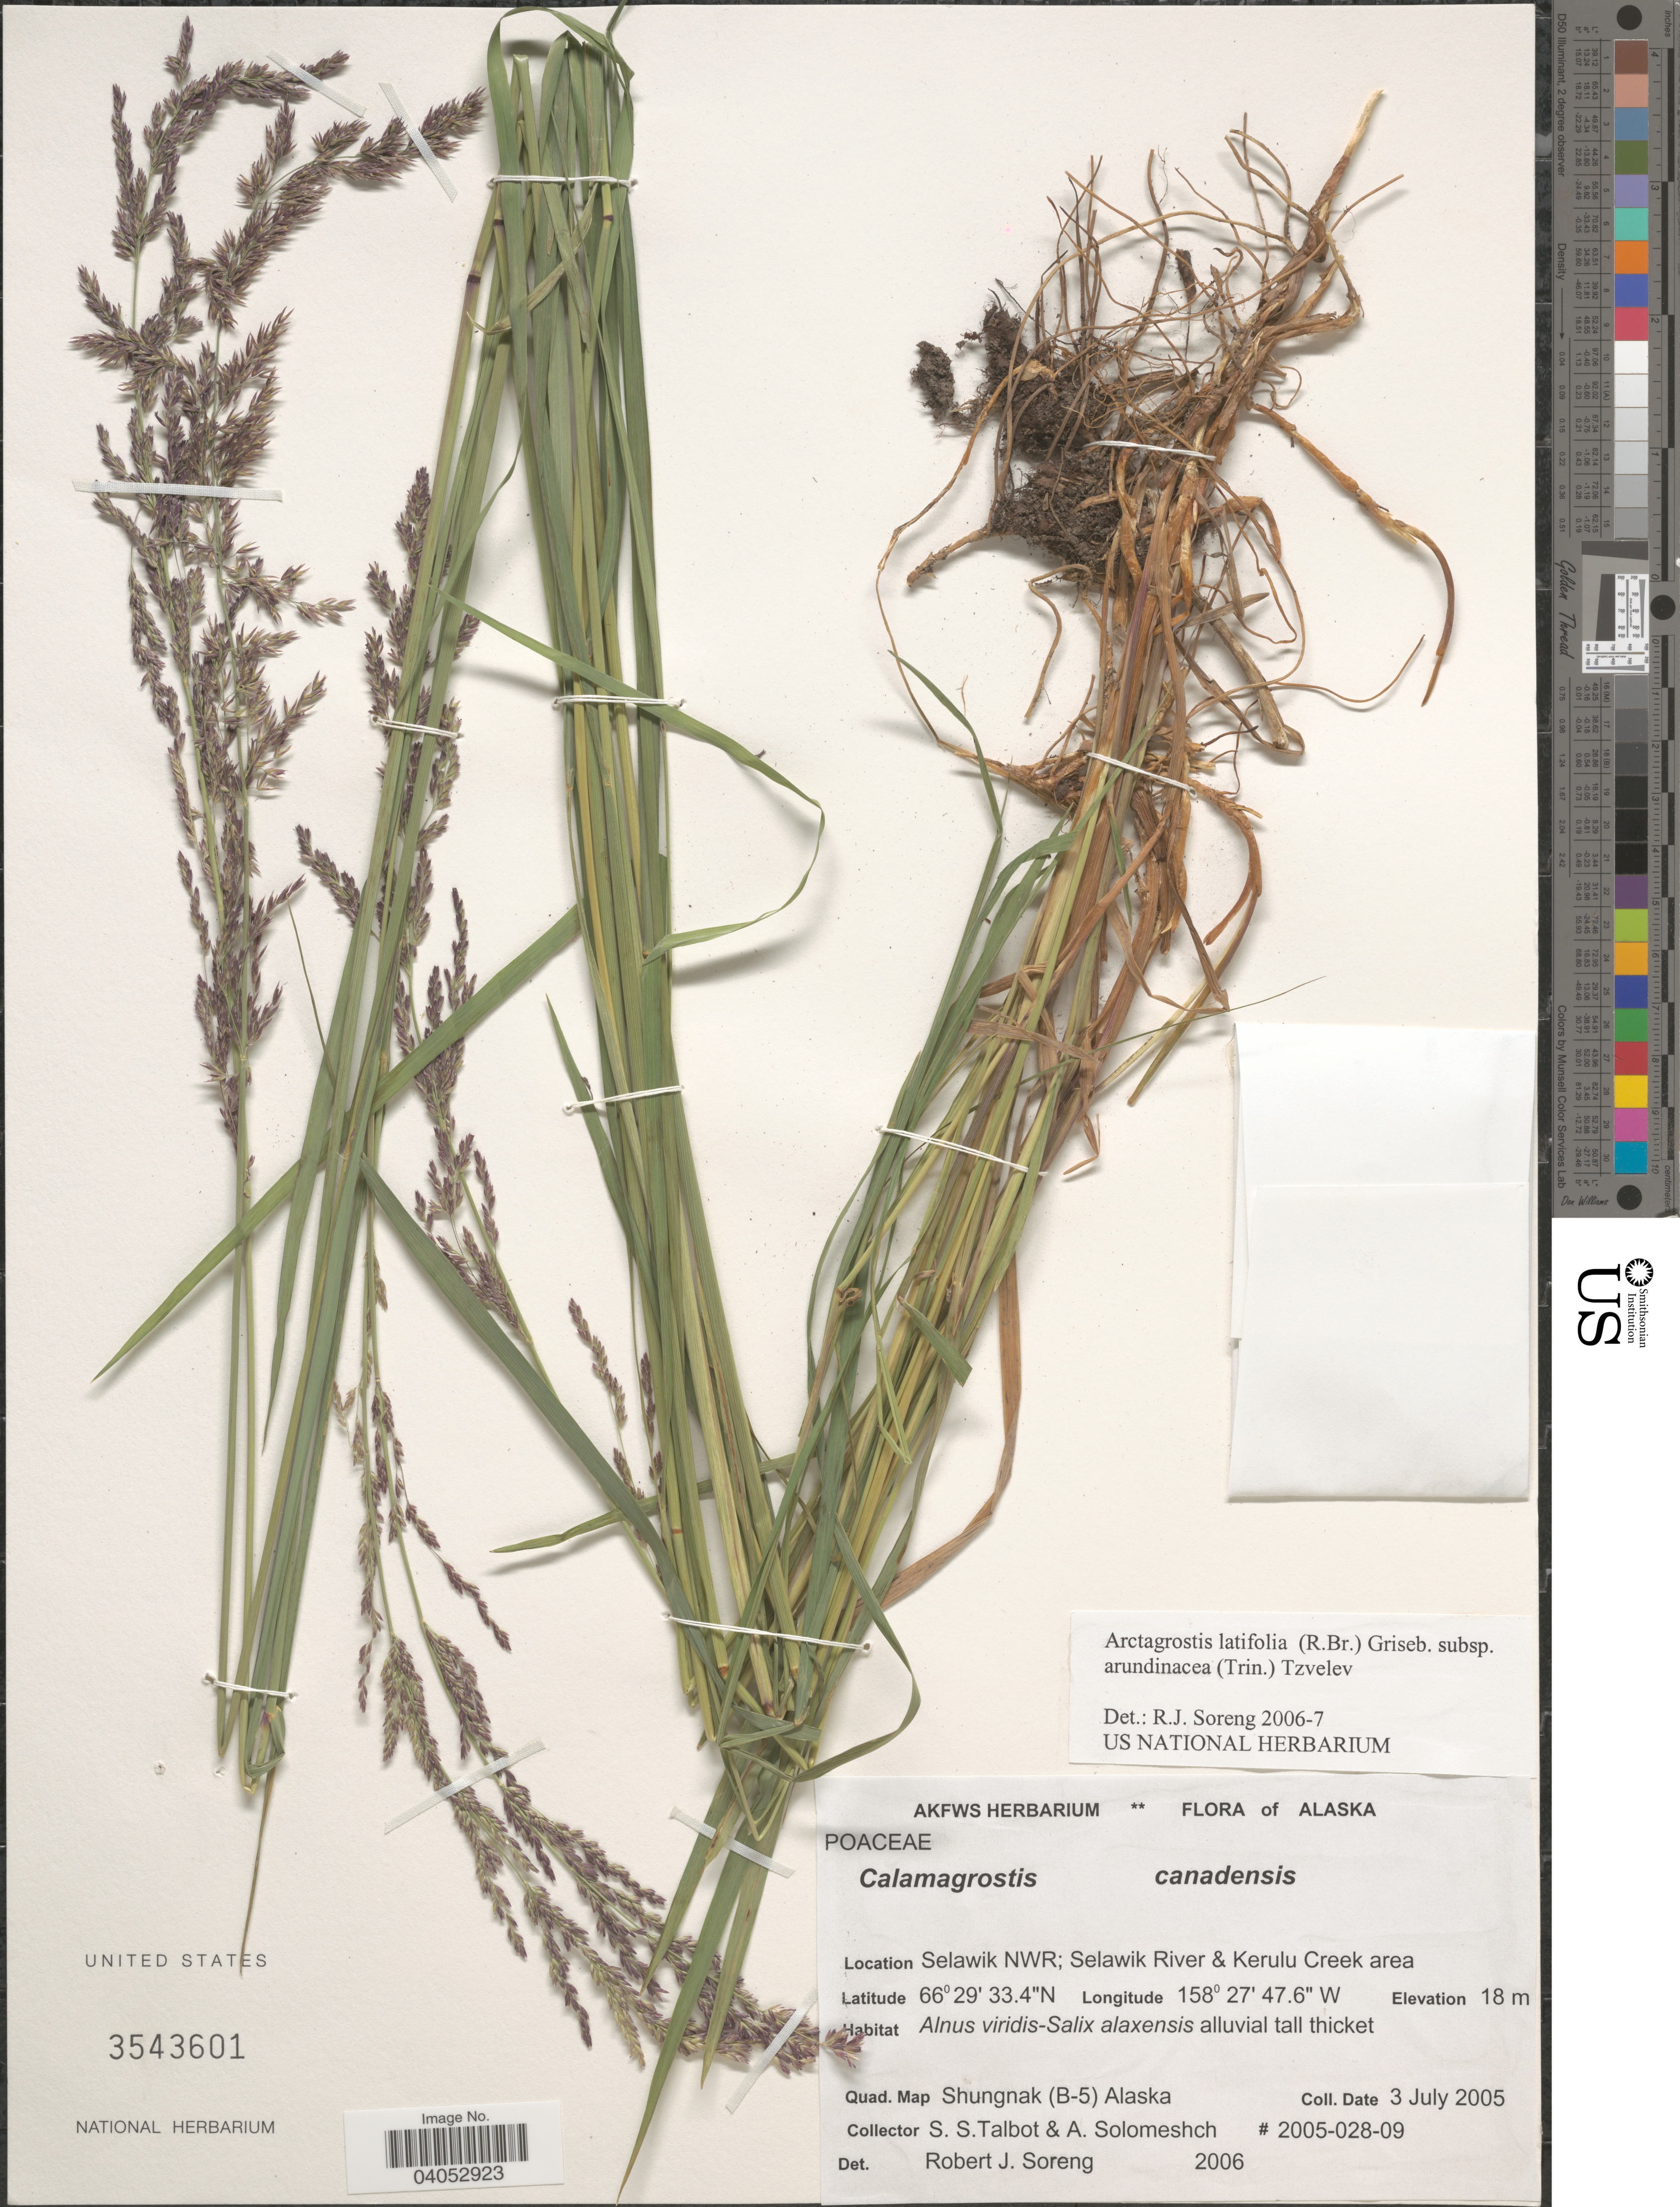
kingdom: Plantae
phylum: Tracheophyta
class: Liliopsida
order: Poales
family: Poaceae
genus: Arctagrostis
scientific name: Arctagrostis latifolia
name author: (R. Br.) Griseb.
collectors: S. S. Talbot & A. Solomeshch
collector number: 2005-028-09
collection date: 2005-07-03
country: United States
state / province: Alaska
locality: Selawik NWR; Selawik River & Kerulu Creek area. Quad. Map Shungnak (B-5).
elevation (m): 18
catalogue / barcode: US 3543601